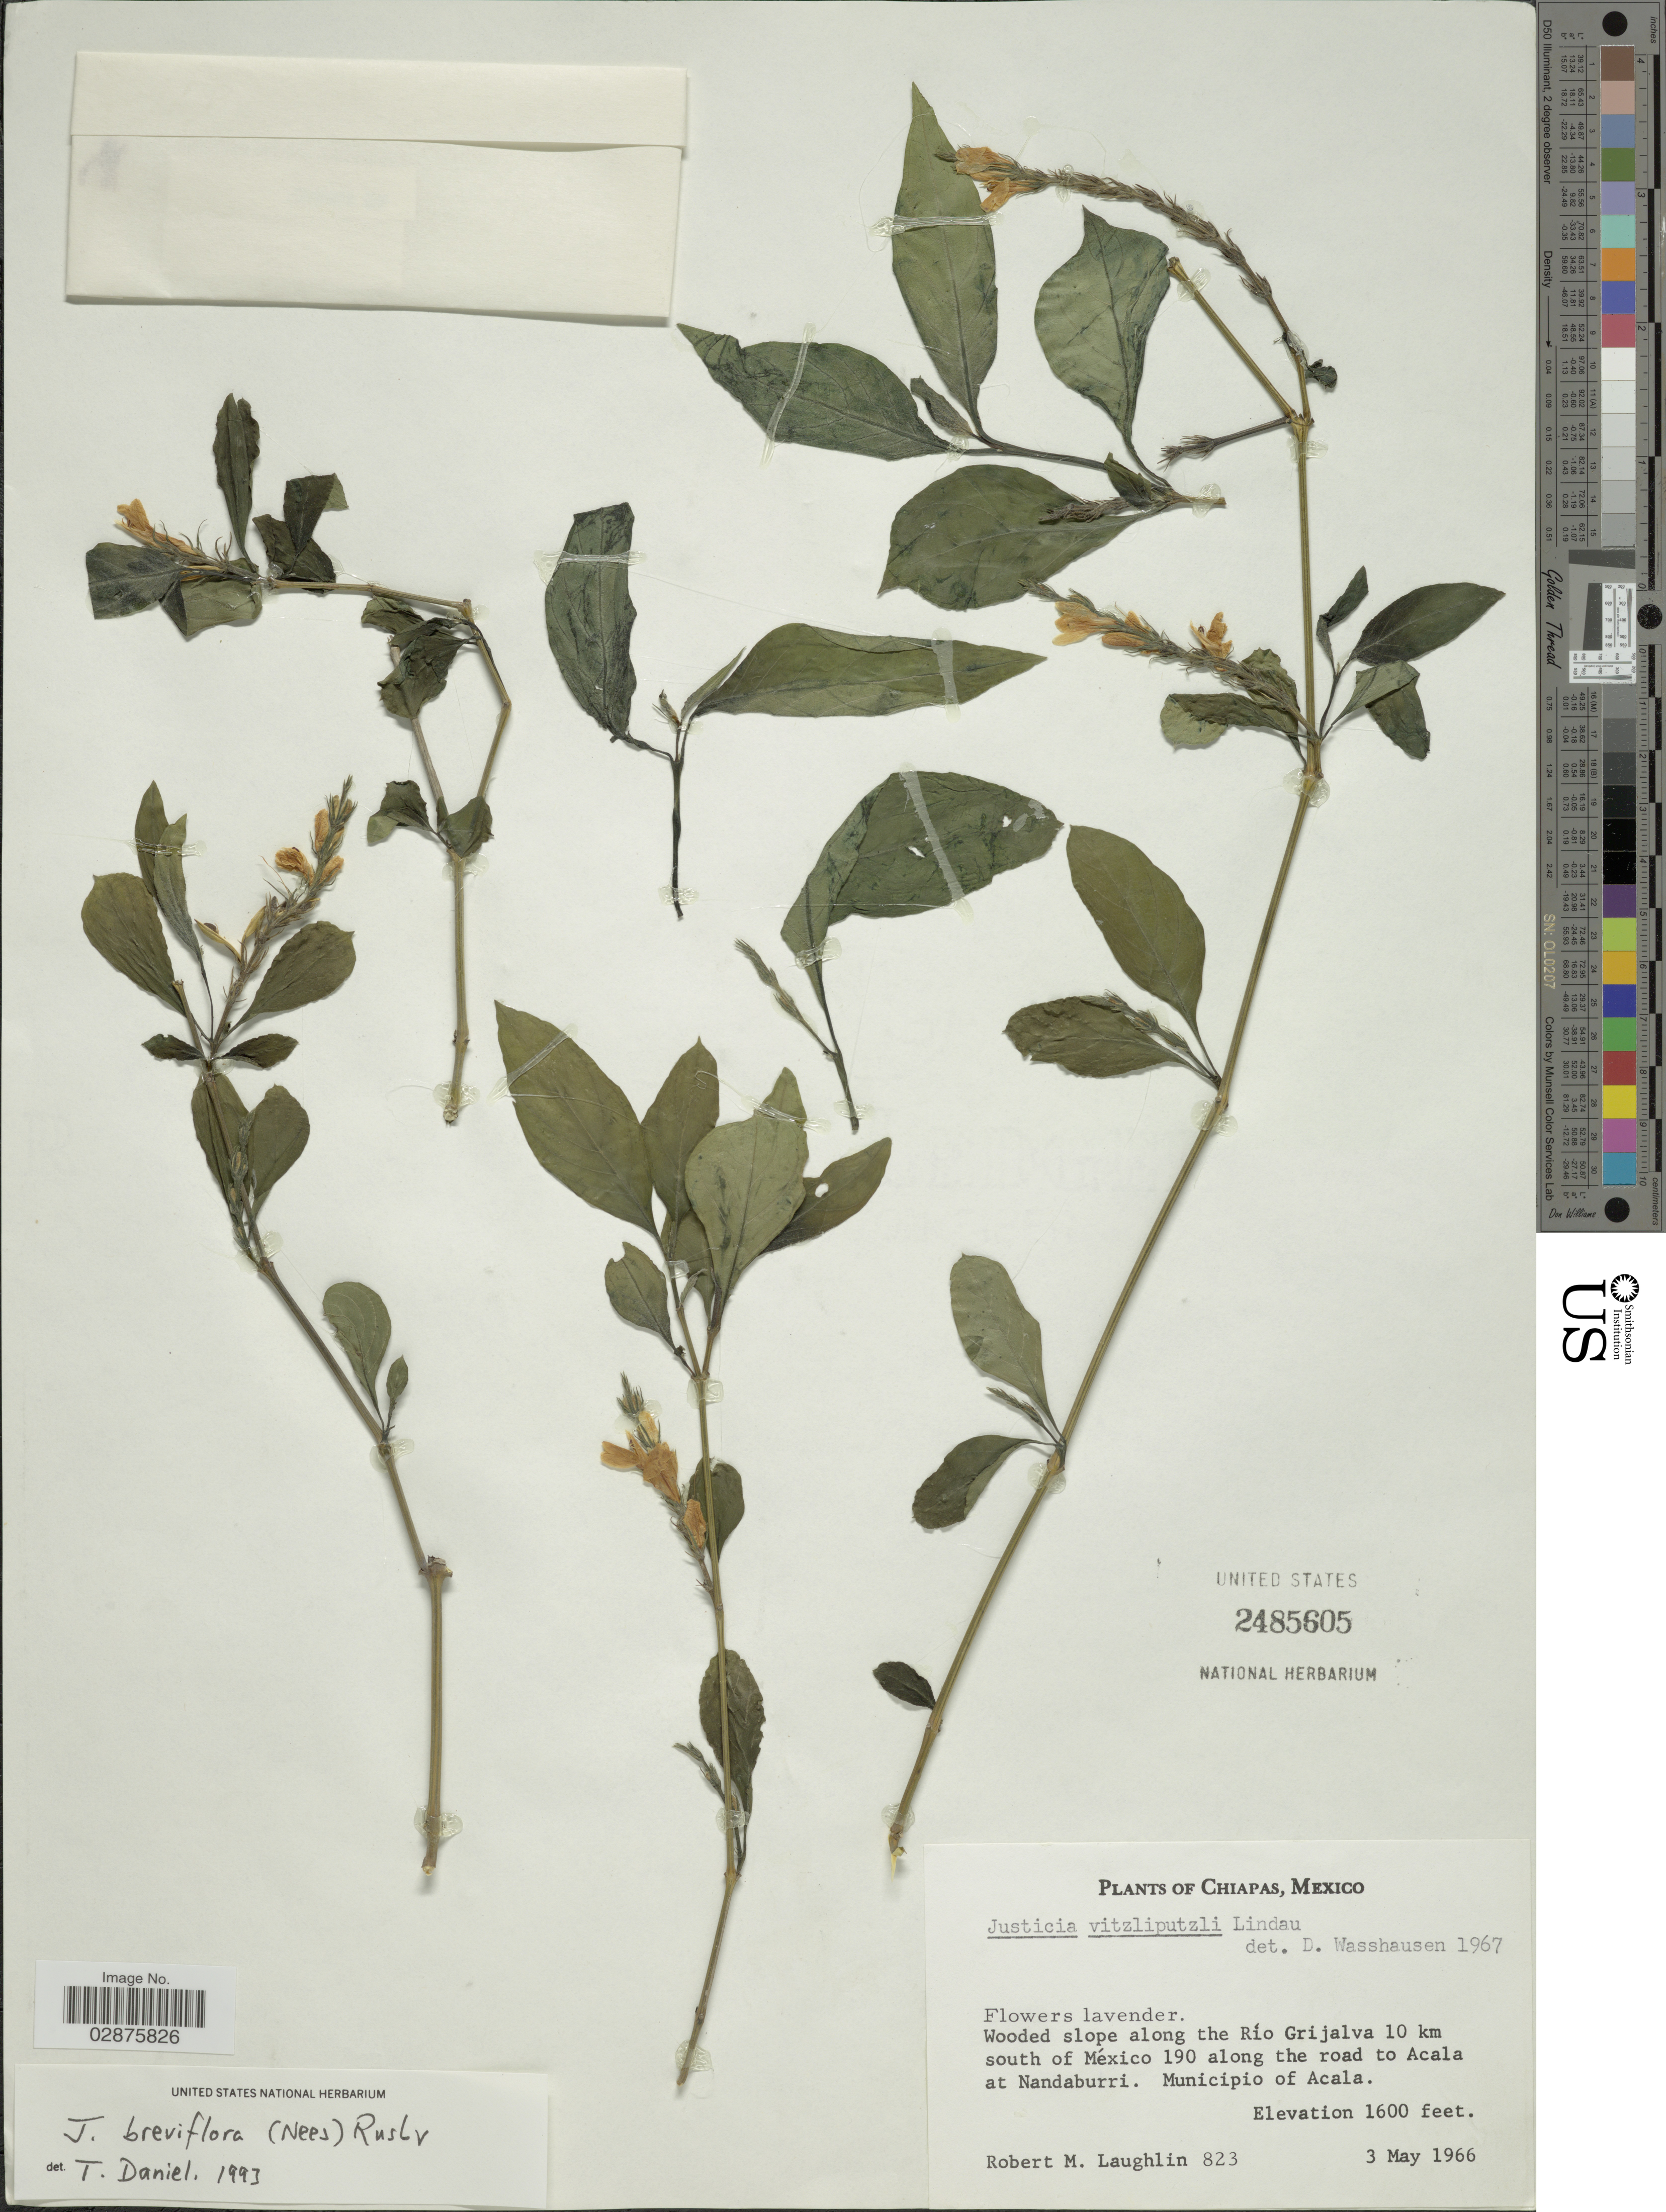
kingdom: Plantae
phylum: Tracheophyta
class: Magnoliopsida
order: Lamiales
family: Acanthaceae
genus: Justicia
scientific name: Justicia breviflora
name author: (Nees) Rusby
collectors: R. M. Laughlin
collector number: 823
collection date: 1966-05-03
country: Mexico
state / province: Chiapas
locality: Wooded slope along the Río Grijalva 10 km south of México 190 along the road to Acala at Nandaburri, Municipio of Acala.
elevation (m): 488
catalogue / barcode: US 2485605